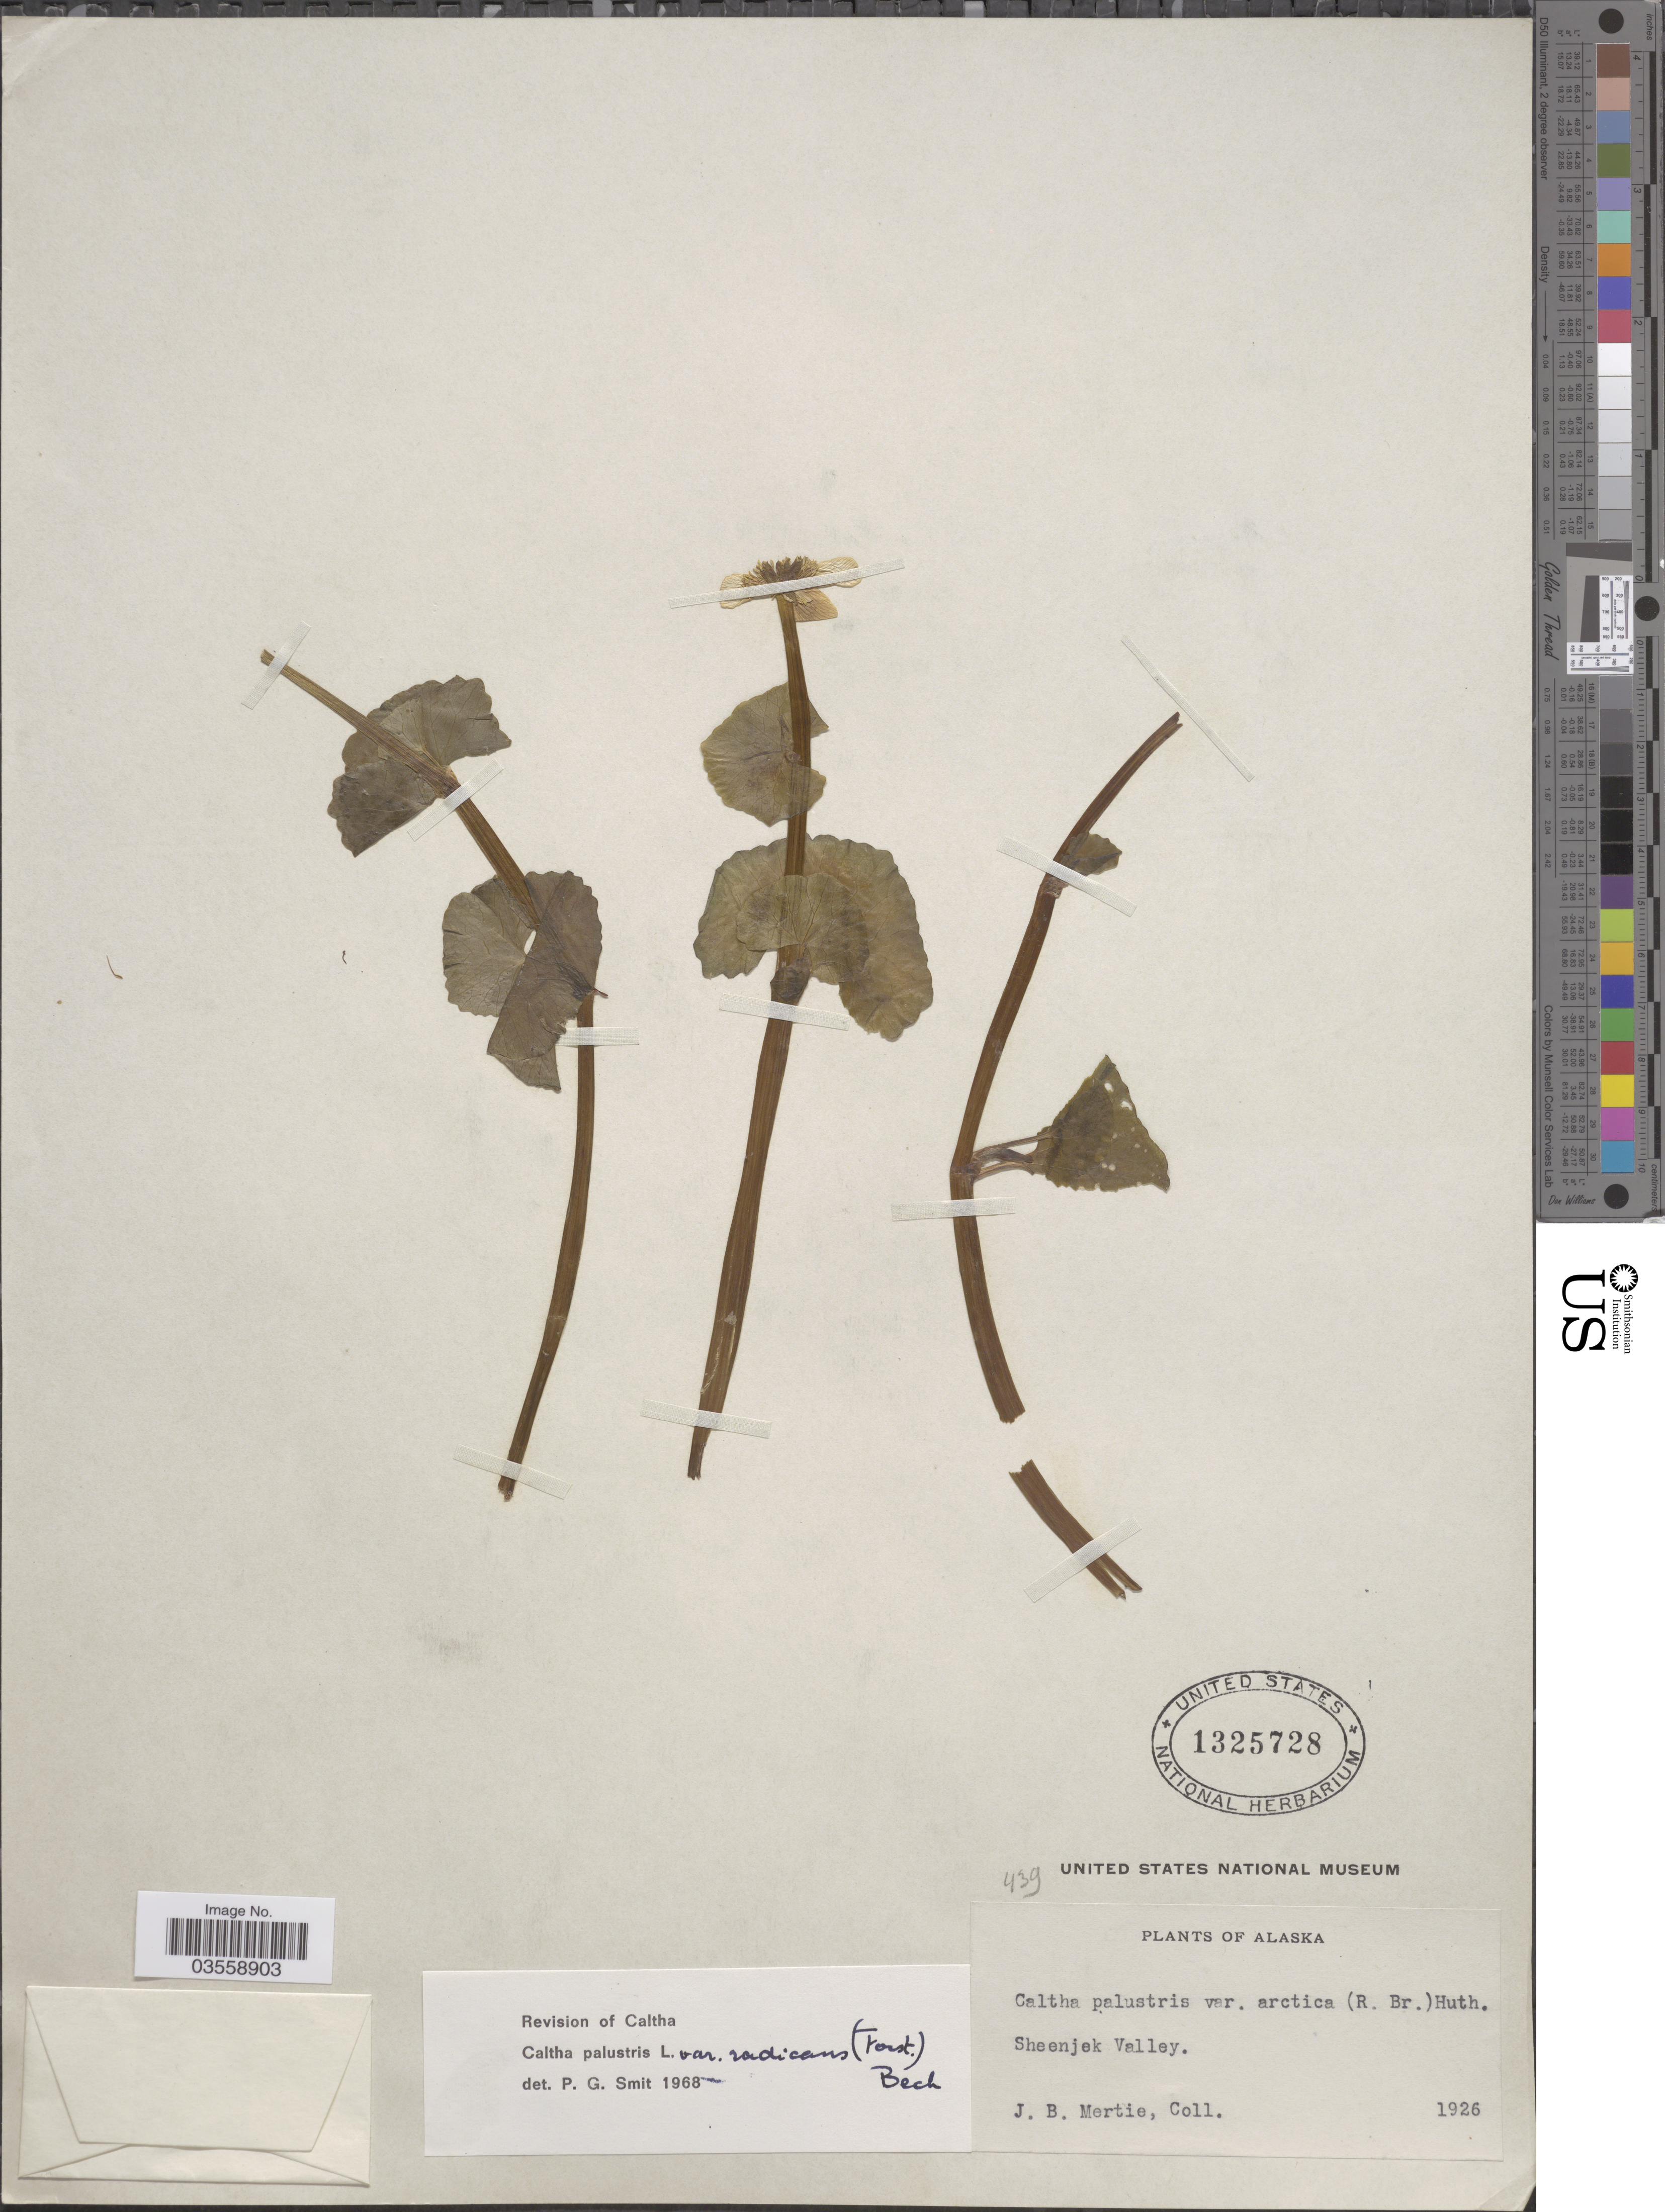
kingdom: Plantae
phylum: Tracheophyta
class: Magnoliopsida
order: Ranunculales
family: Ranunculaceae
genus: Caltha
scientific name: Caltha palustris var. radicans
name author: (T.F. Forst) Beck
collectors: J. Mertie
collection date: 1926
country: United States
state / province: Alaska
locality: Sheenjek Valley.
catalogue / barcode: US 1325728